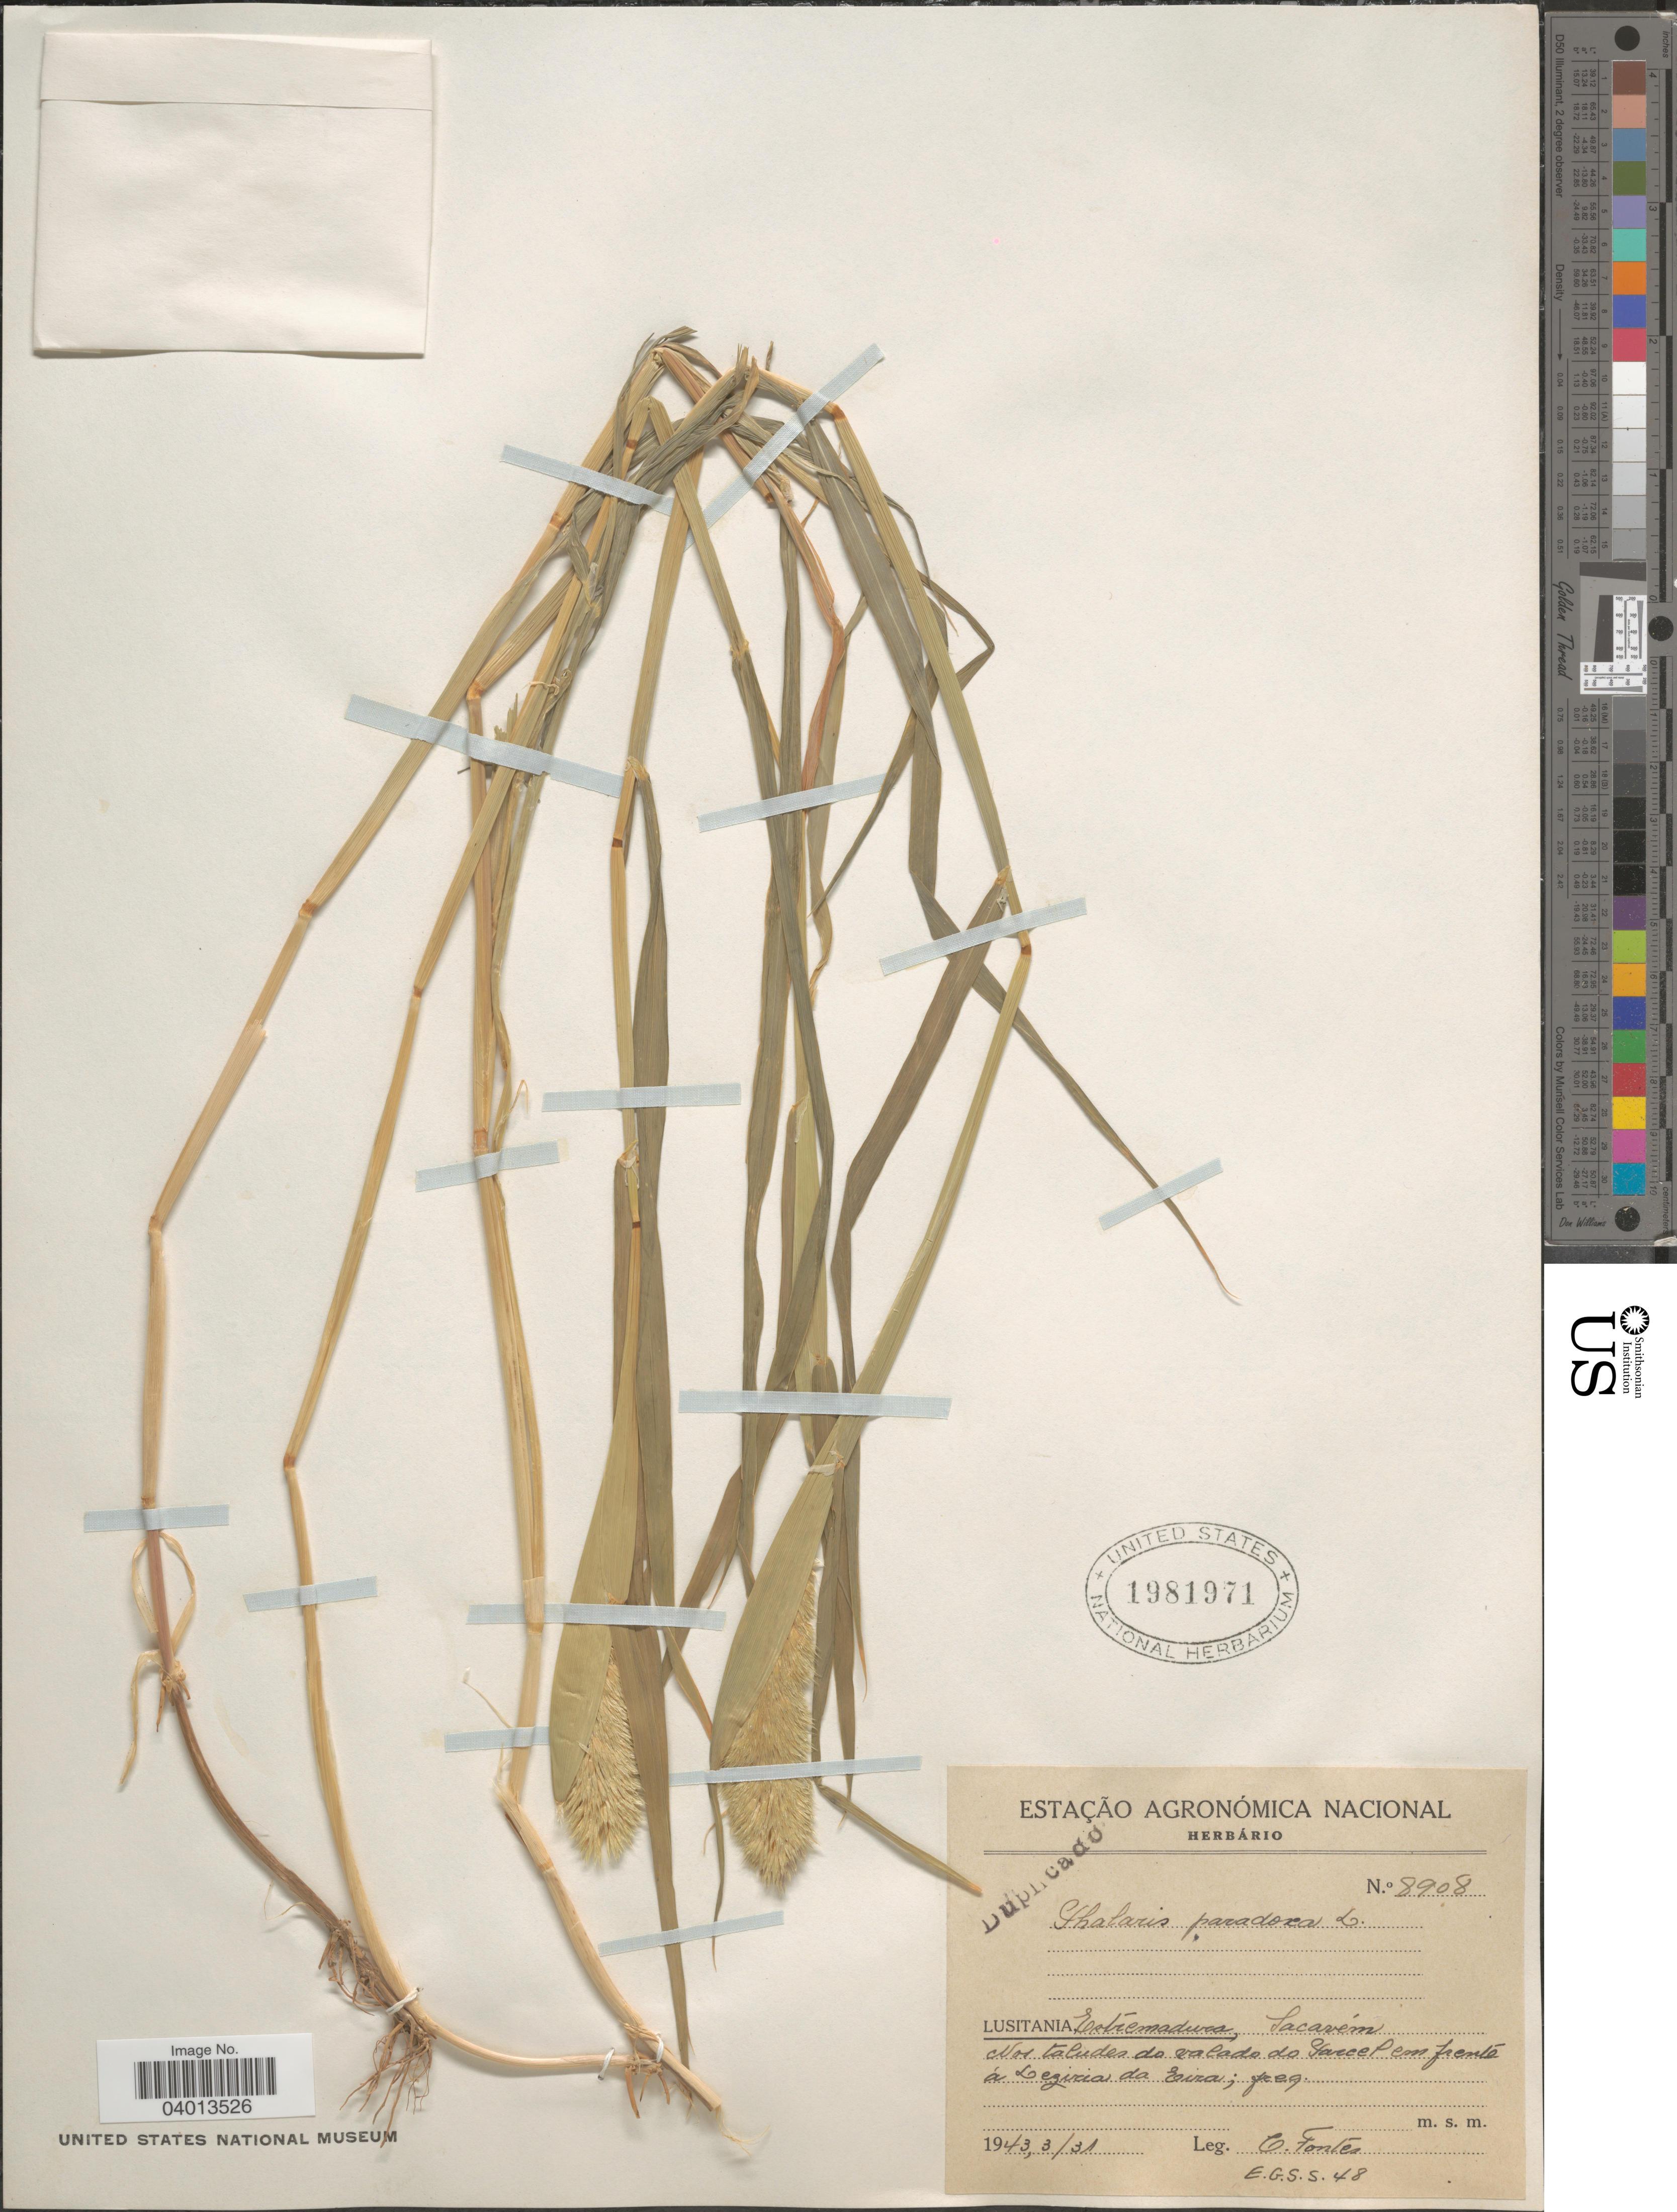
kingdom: Plantae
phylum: Tracheophyta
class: Liliopsida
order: Poales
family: Poaceae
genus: Phalaris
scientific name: Phalaris paradoxa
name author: L.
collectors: G. Fontes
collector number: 8908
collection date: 1943-03-31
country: Portugal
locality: Lusitania, Extremadura, Sacavém. nos taludes do valado do Garce Pem frente à Leziria da Eira.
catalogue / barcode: US 1981971